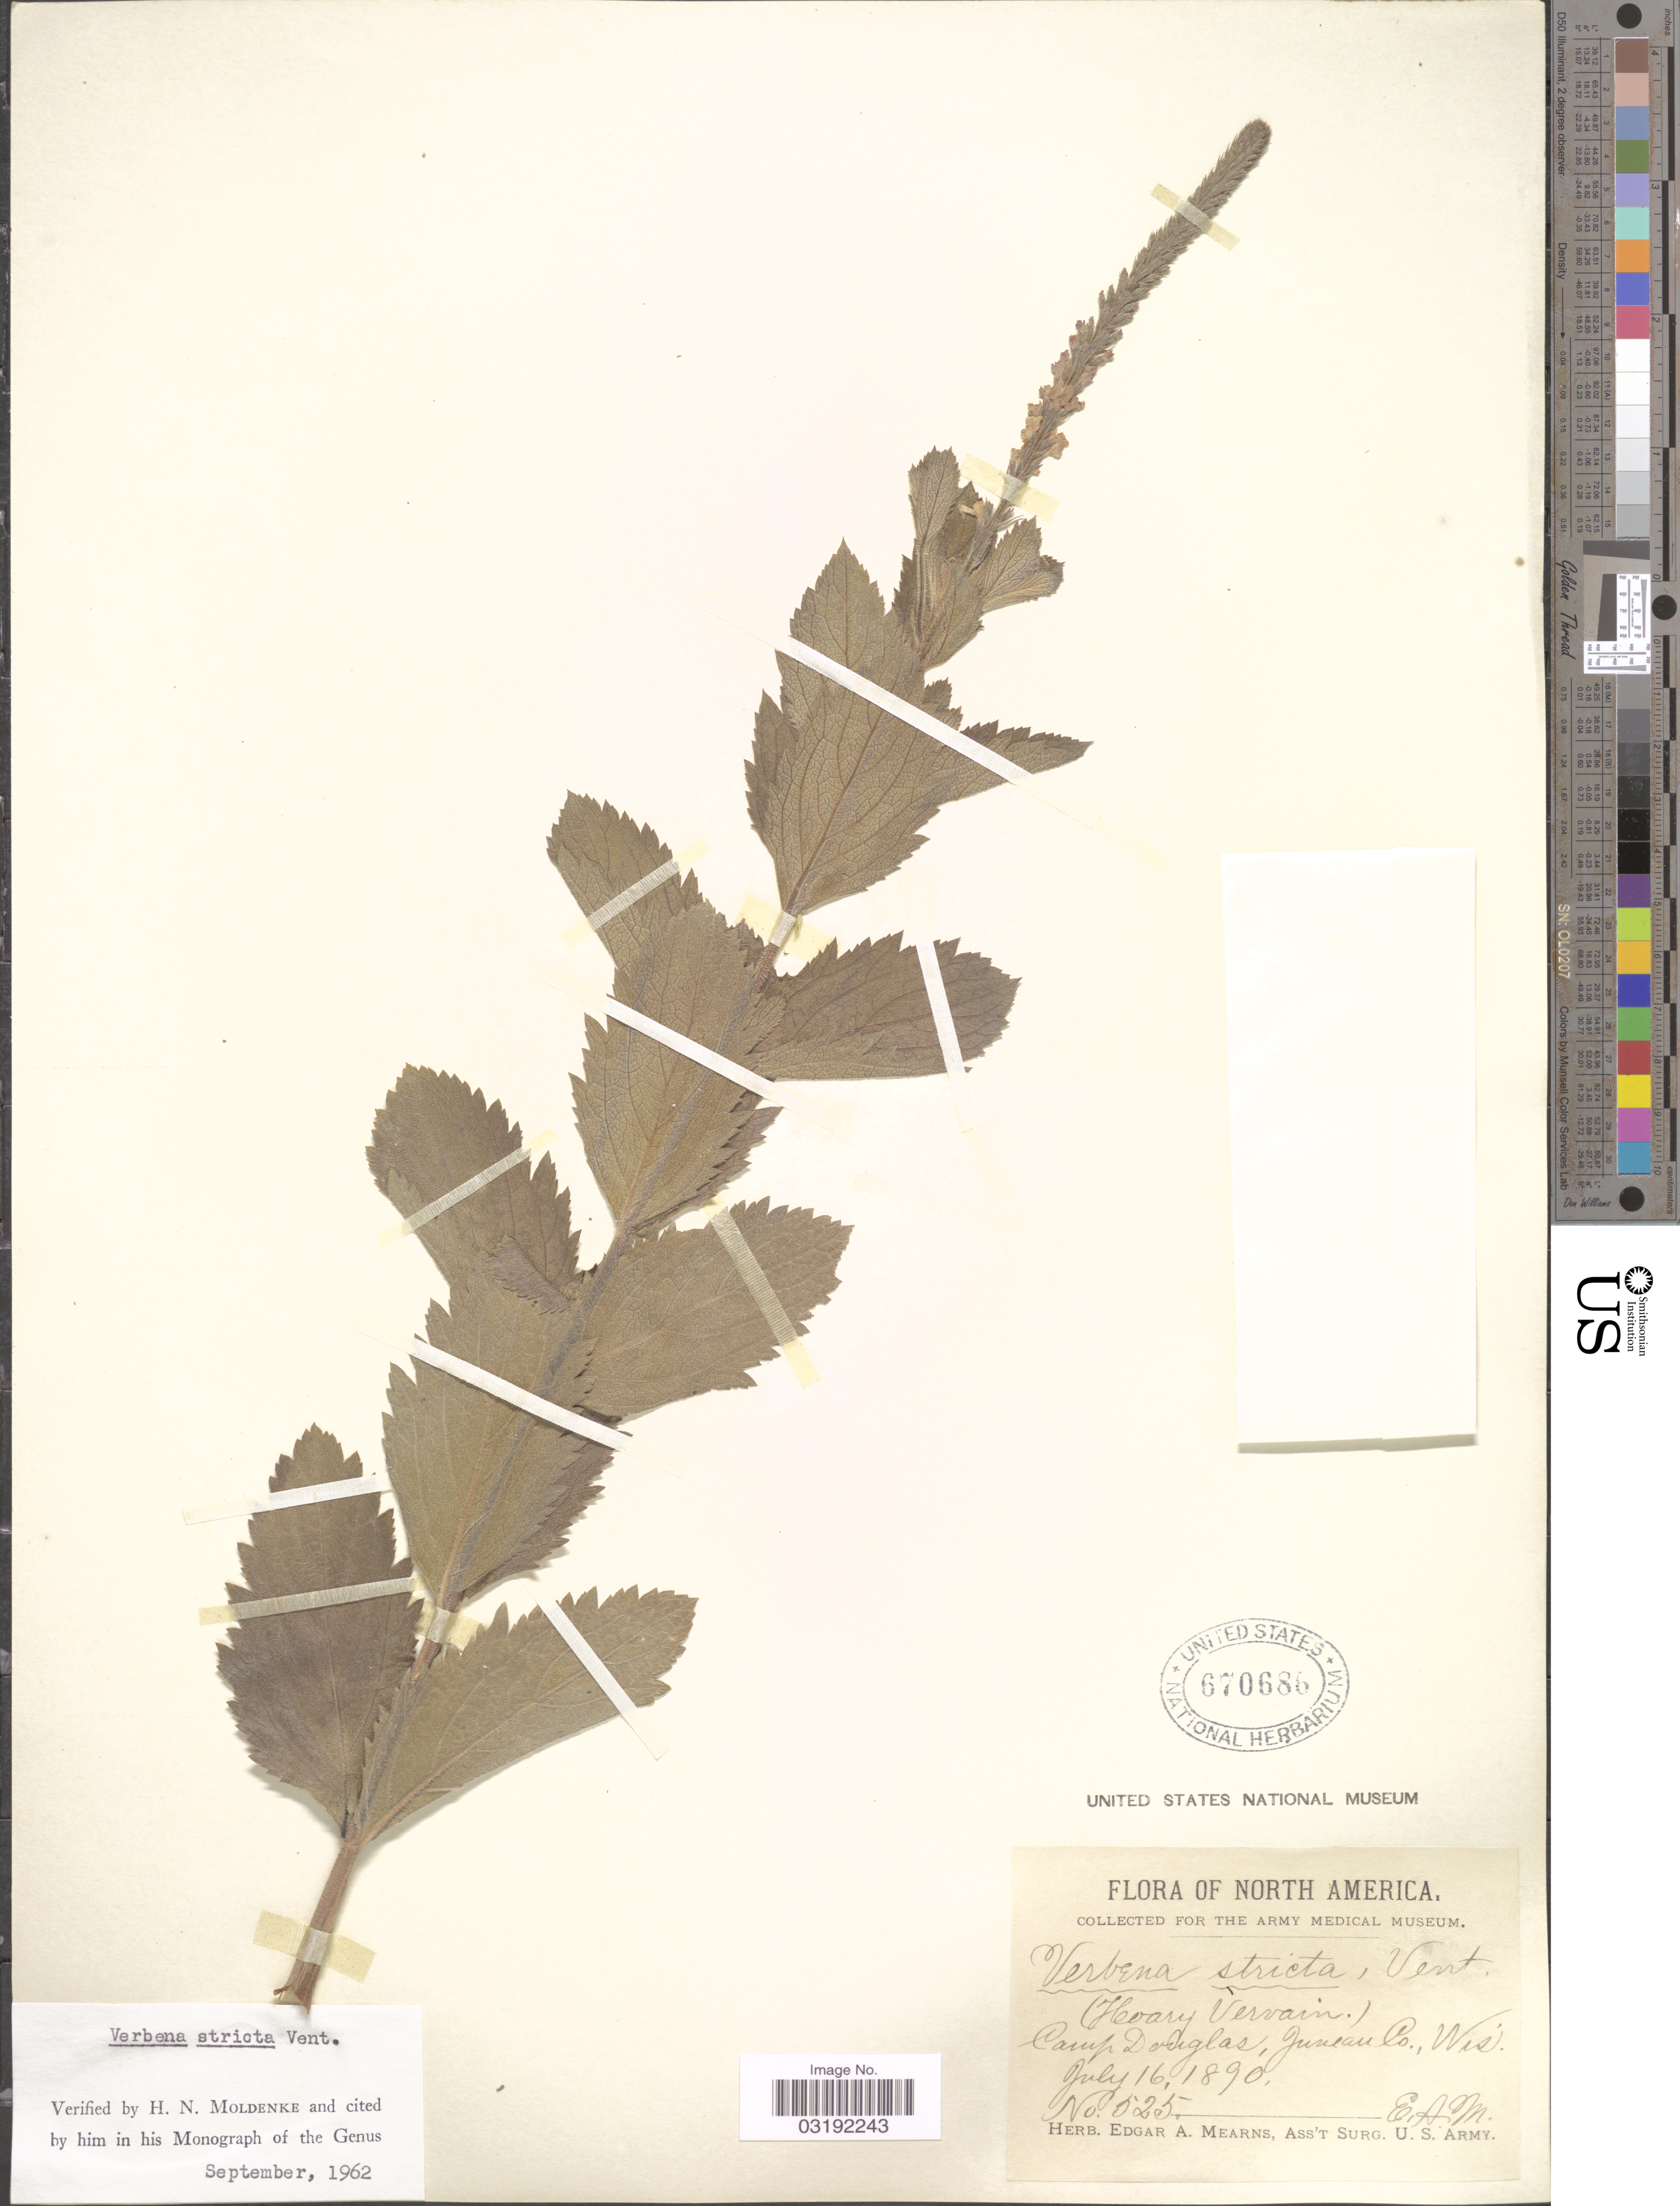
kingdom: Plantae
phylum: Tracheophyta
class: Magnoliopsida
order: Lamiales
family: Verbenaceae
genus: Verbena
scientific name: Verbena stricta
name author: Vent.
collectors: E. A. Mearns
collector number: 525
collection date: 1890-07-16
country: United States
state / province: Wisconsin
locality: Camp Douglas, Juneau Co.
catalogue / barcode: US 670686